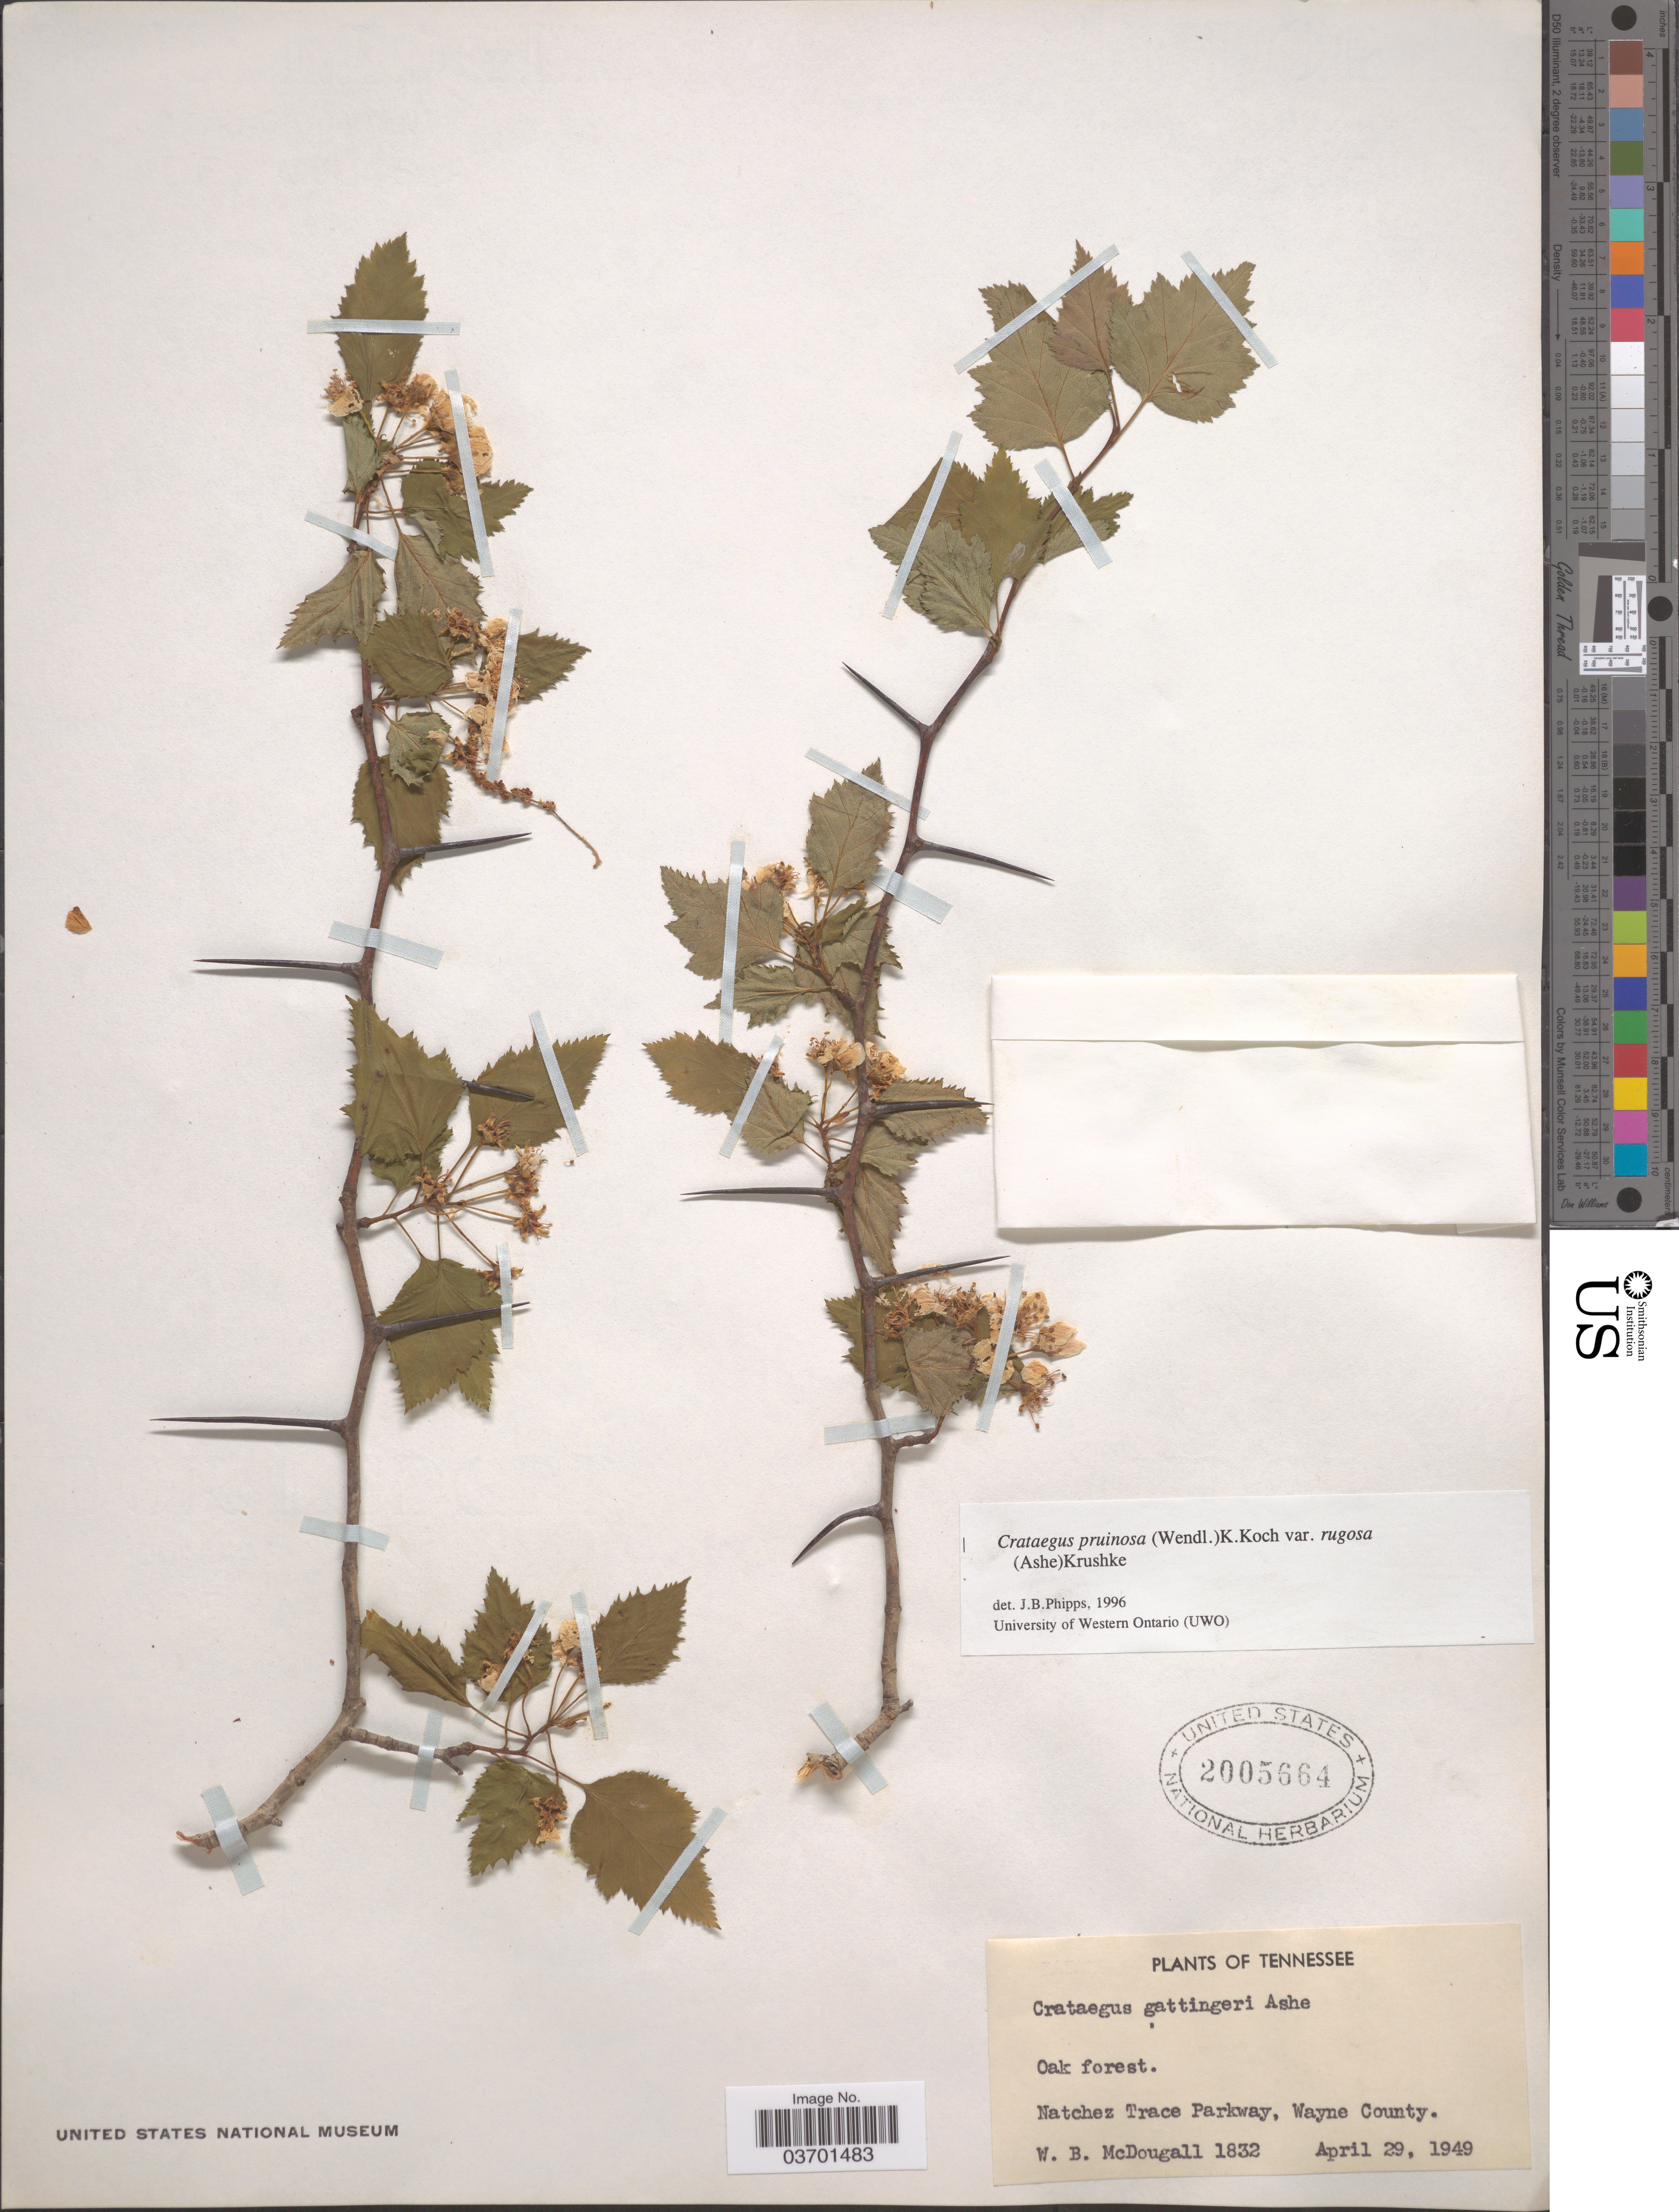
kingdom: Plantae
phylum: Tracheophyta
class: Magnoliopsida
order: Rosales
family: Rosaceae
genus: Crataegus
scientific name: Crataegus pruinosa var. rugosa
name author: (Ashe) Kruschke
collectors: W. B. McDougall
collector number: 1832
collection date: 1949-04-29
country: United States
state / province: Tennessee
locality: Natchez Trace Parkway, Wayne County.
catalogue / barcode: US 2005664